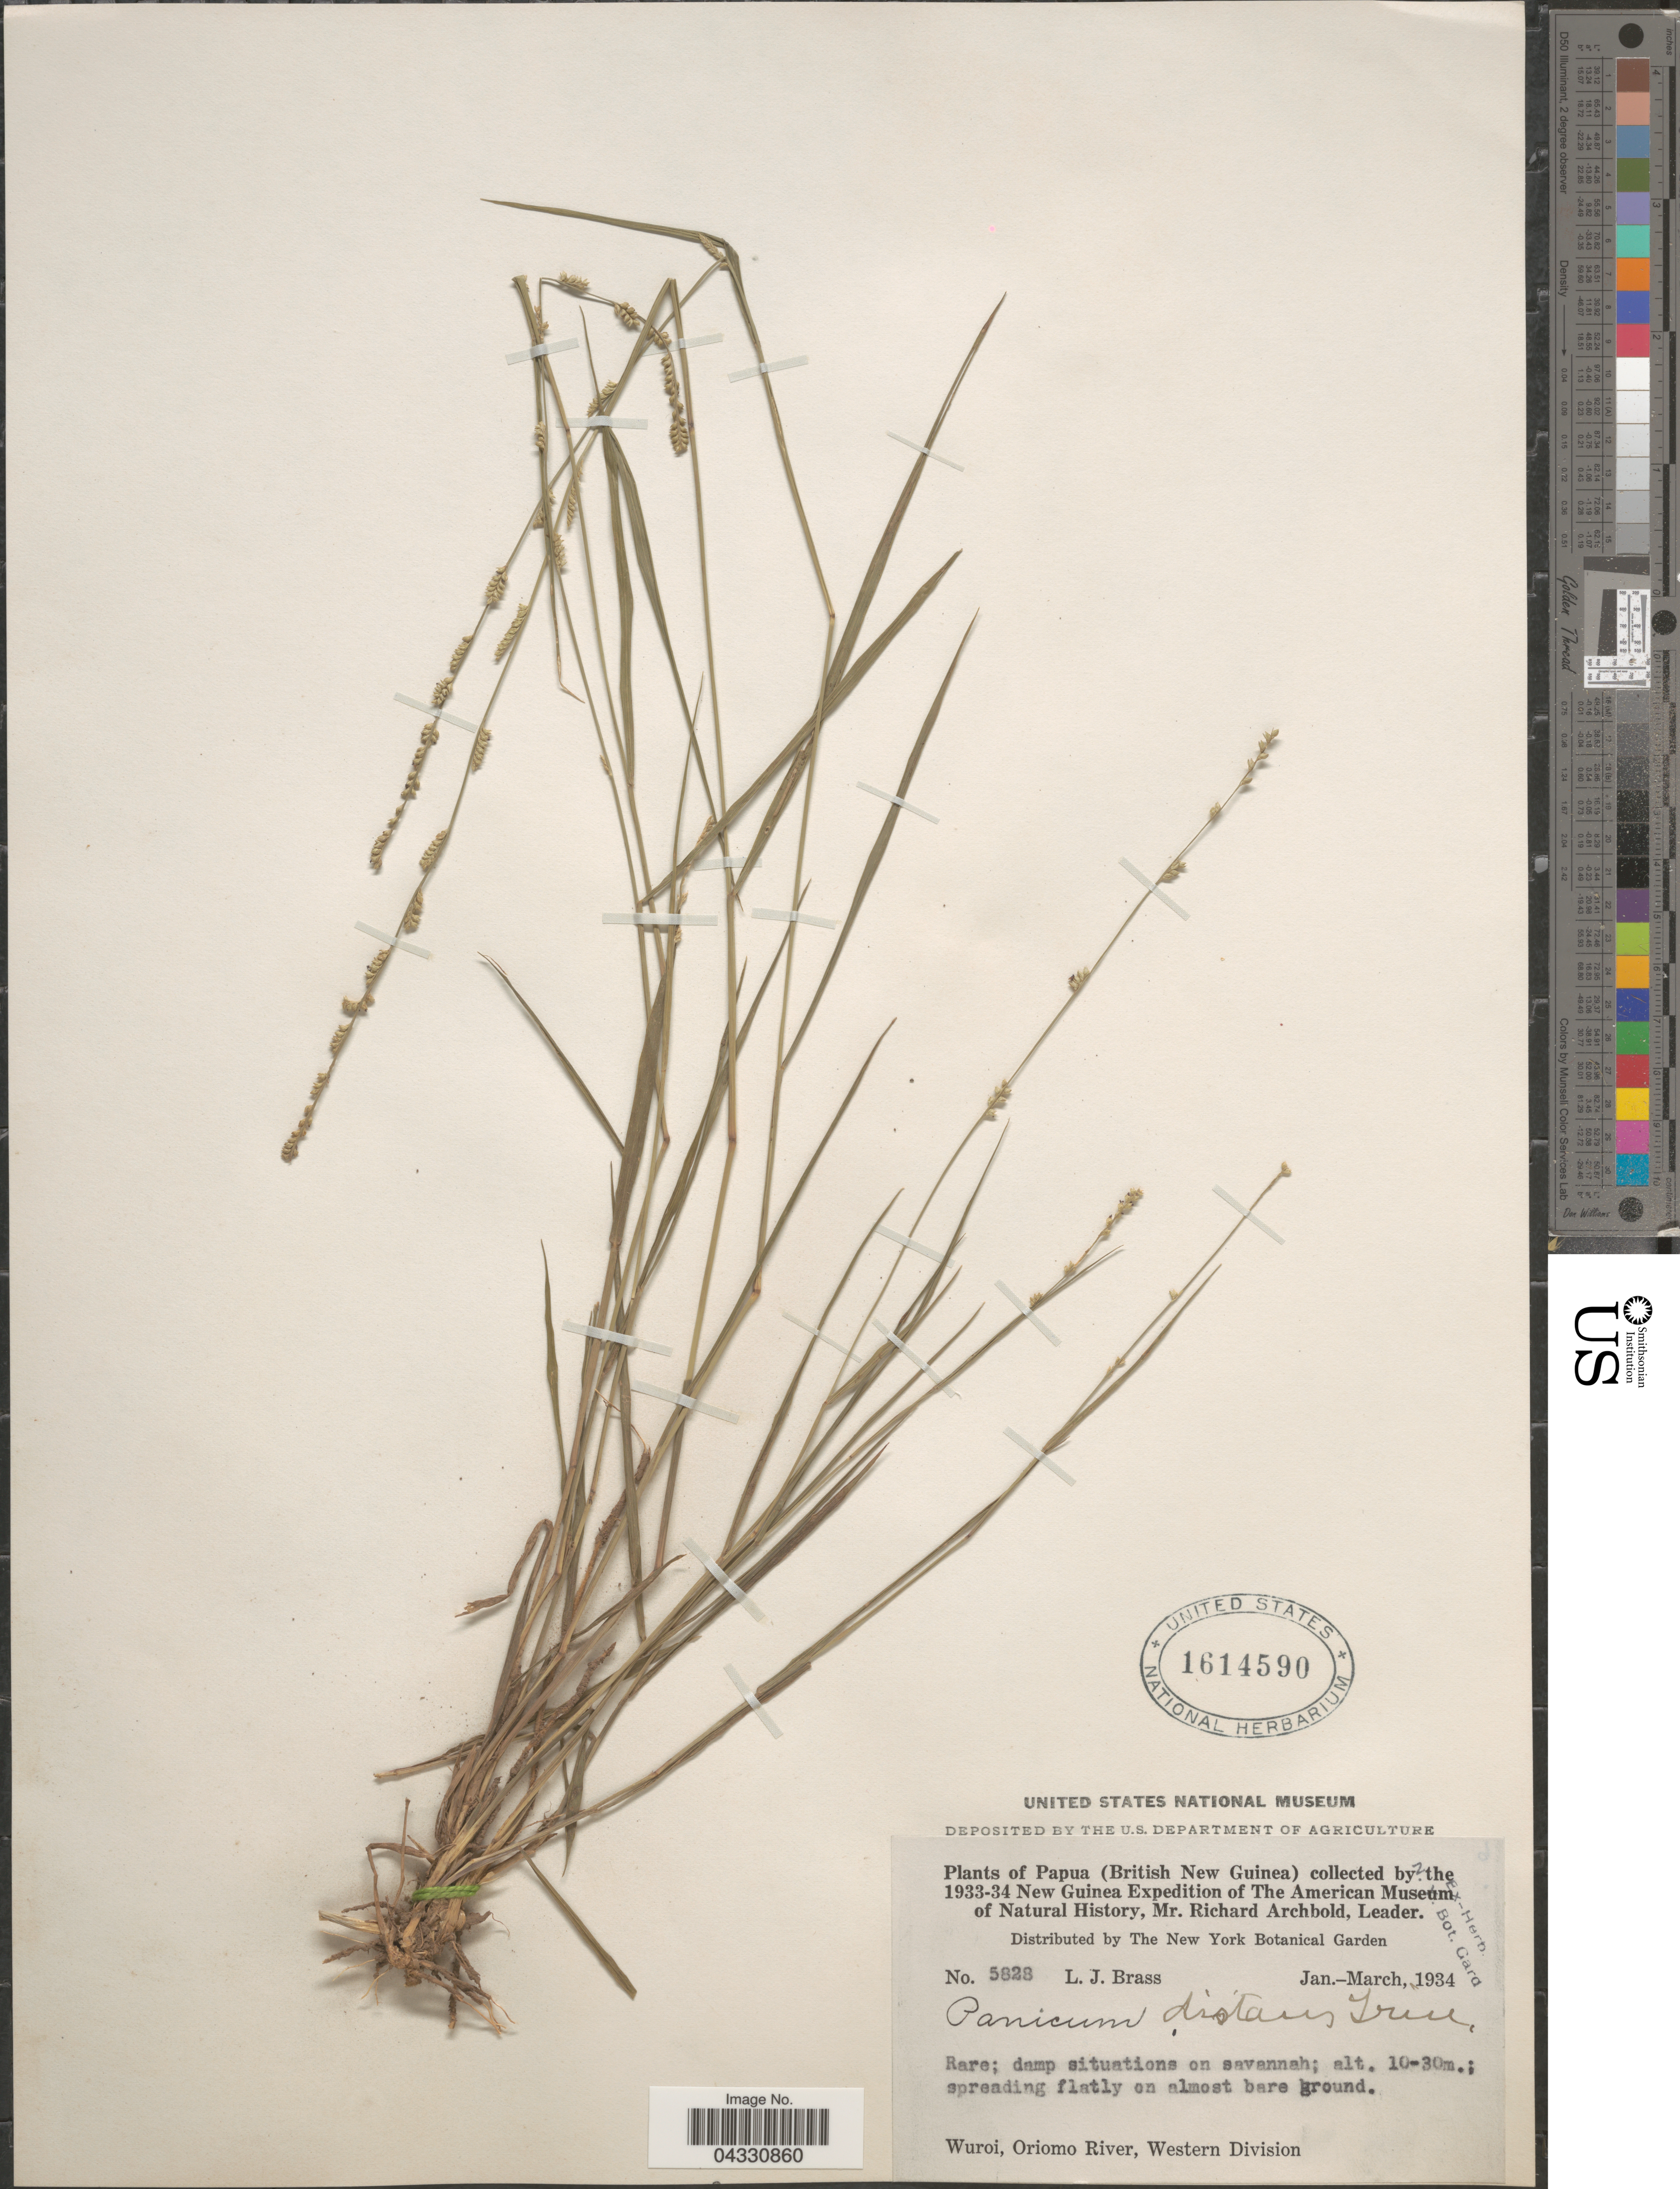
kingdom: Plantae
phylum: Tracheophyta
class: Liliopsida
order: Poales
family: Poaceae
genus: Setaria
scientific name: Setaria flavida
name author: (Retz.) Veldkamp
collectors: L. J. Brass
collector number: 5828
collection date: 1934-01/1934-03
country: Papua New Guinea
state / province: Manus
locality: Papua (British New Guinea), the 1933-34 New Guinea Expedition of The American Museum of Natural History. Wuroi, Oriomo River, Western Division.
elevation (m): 10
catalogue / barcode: US 1614590